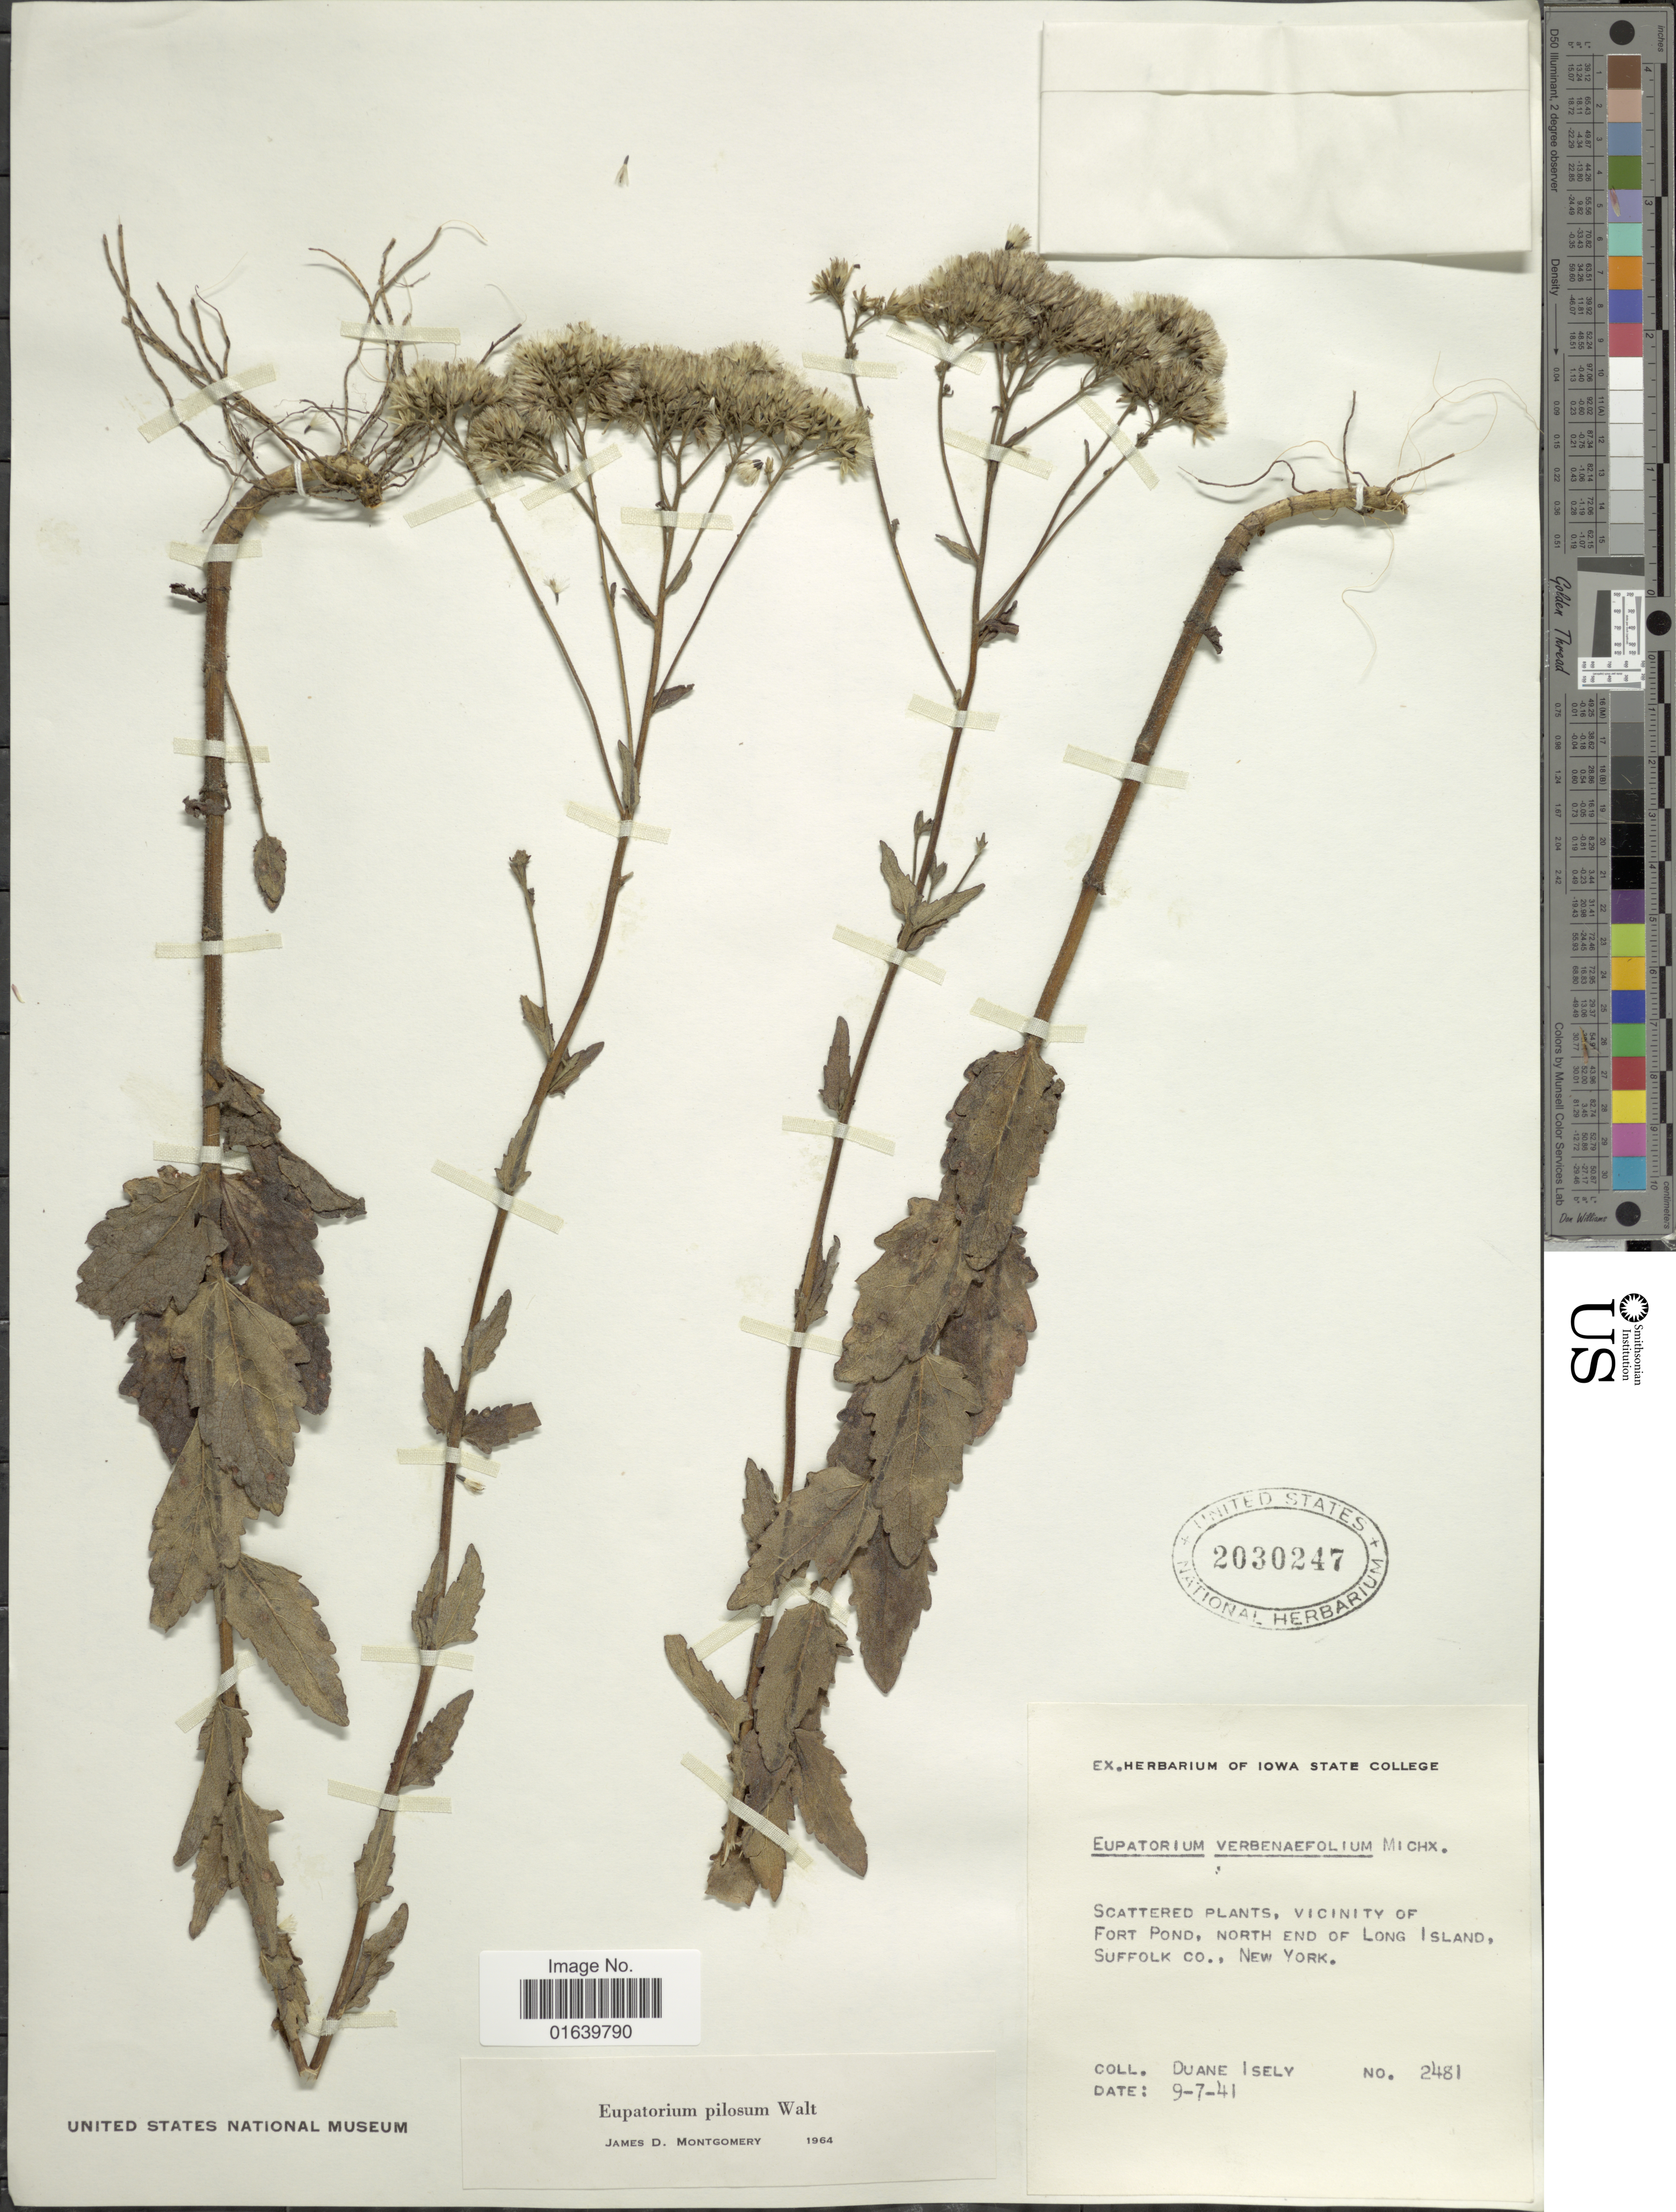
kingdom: Plantae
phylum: Tracheophyta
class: Magnoliopsida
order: Asterales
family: Asteraceae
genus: Eupatorium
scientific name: Eupatorium pilosum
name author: Walter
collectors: D. Isley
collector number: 2481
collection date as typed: Transcribed d/m/y: 7/9/41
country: United States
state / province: New York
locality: Vicinity of Fort Pond, North end of Long Island, Suffolk Co.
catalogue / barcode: US 2030247